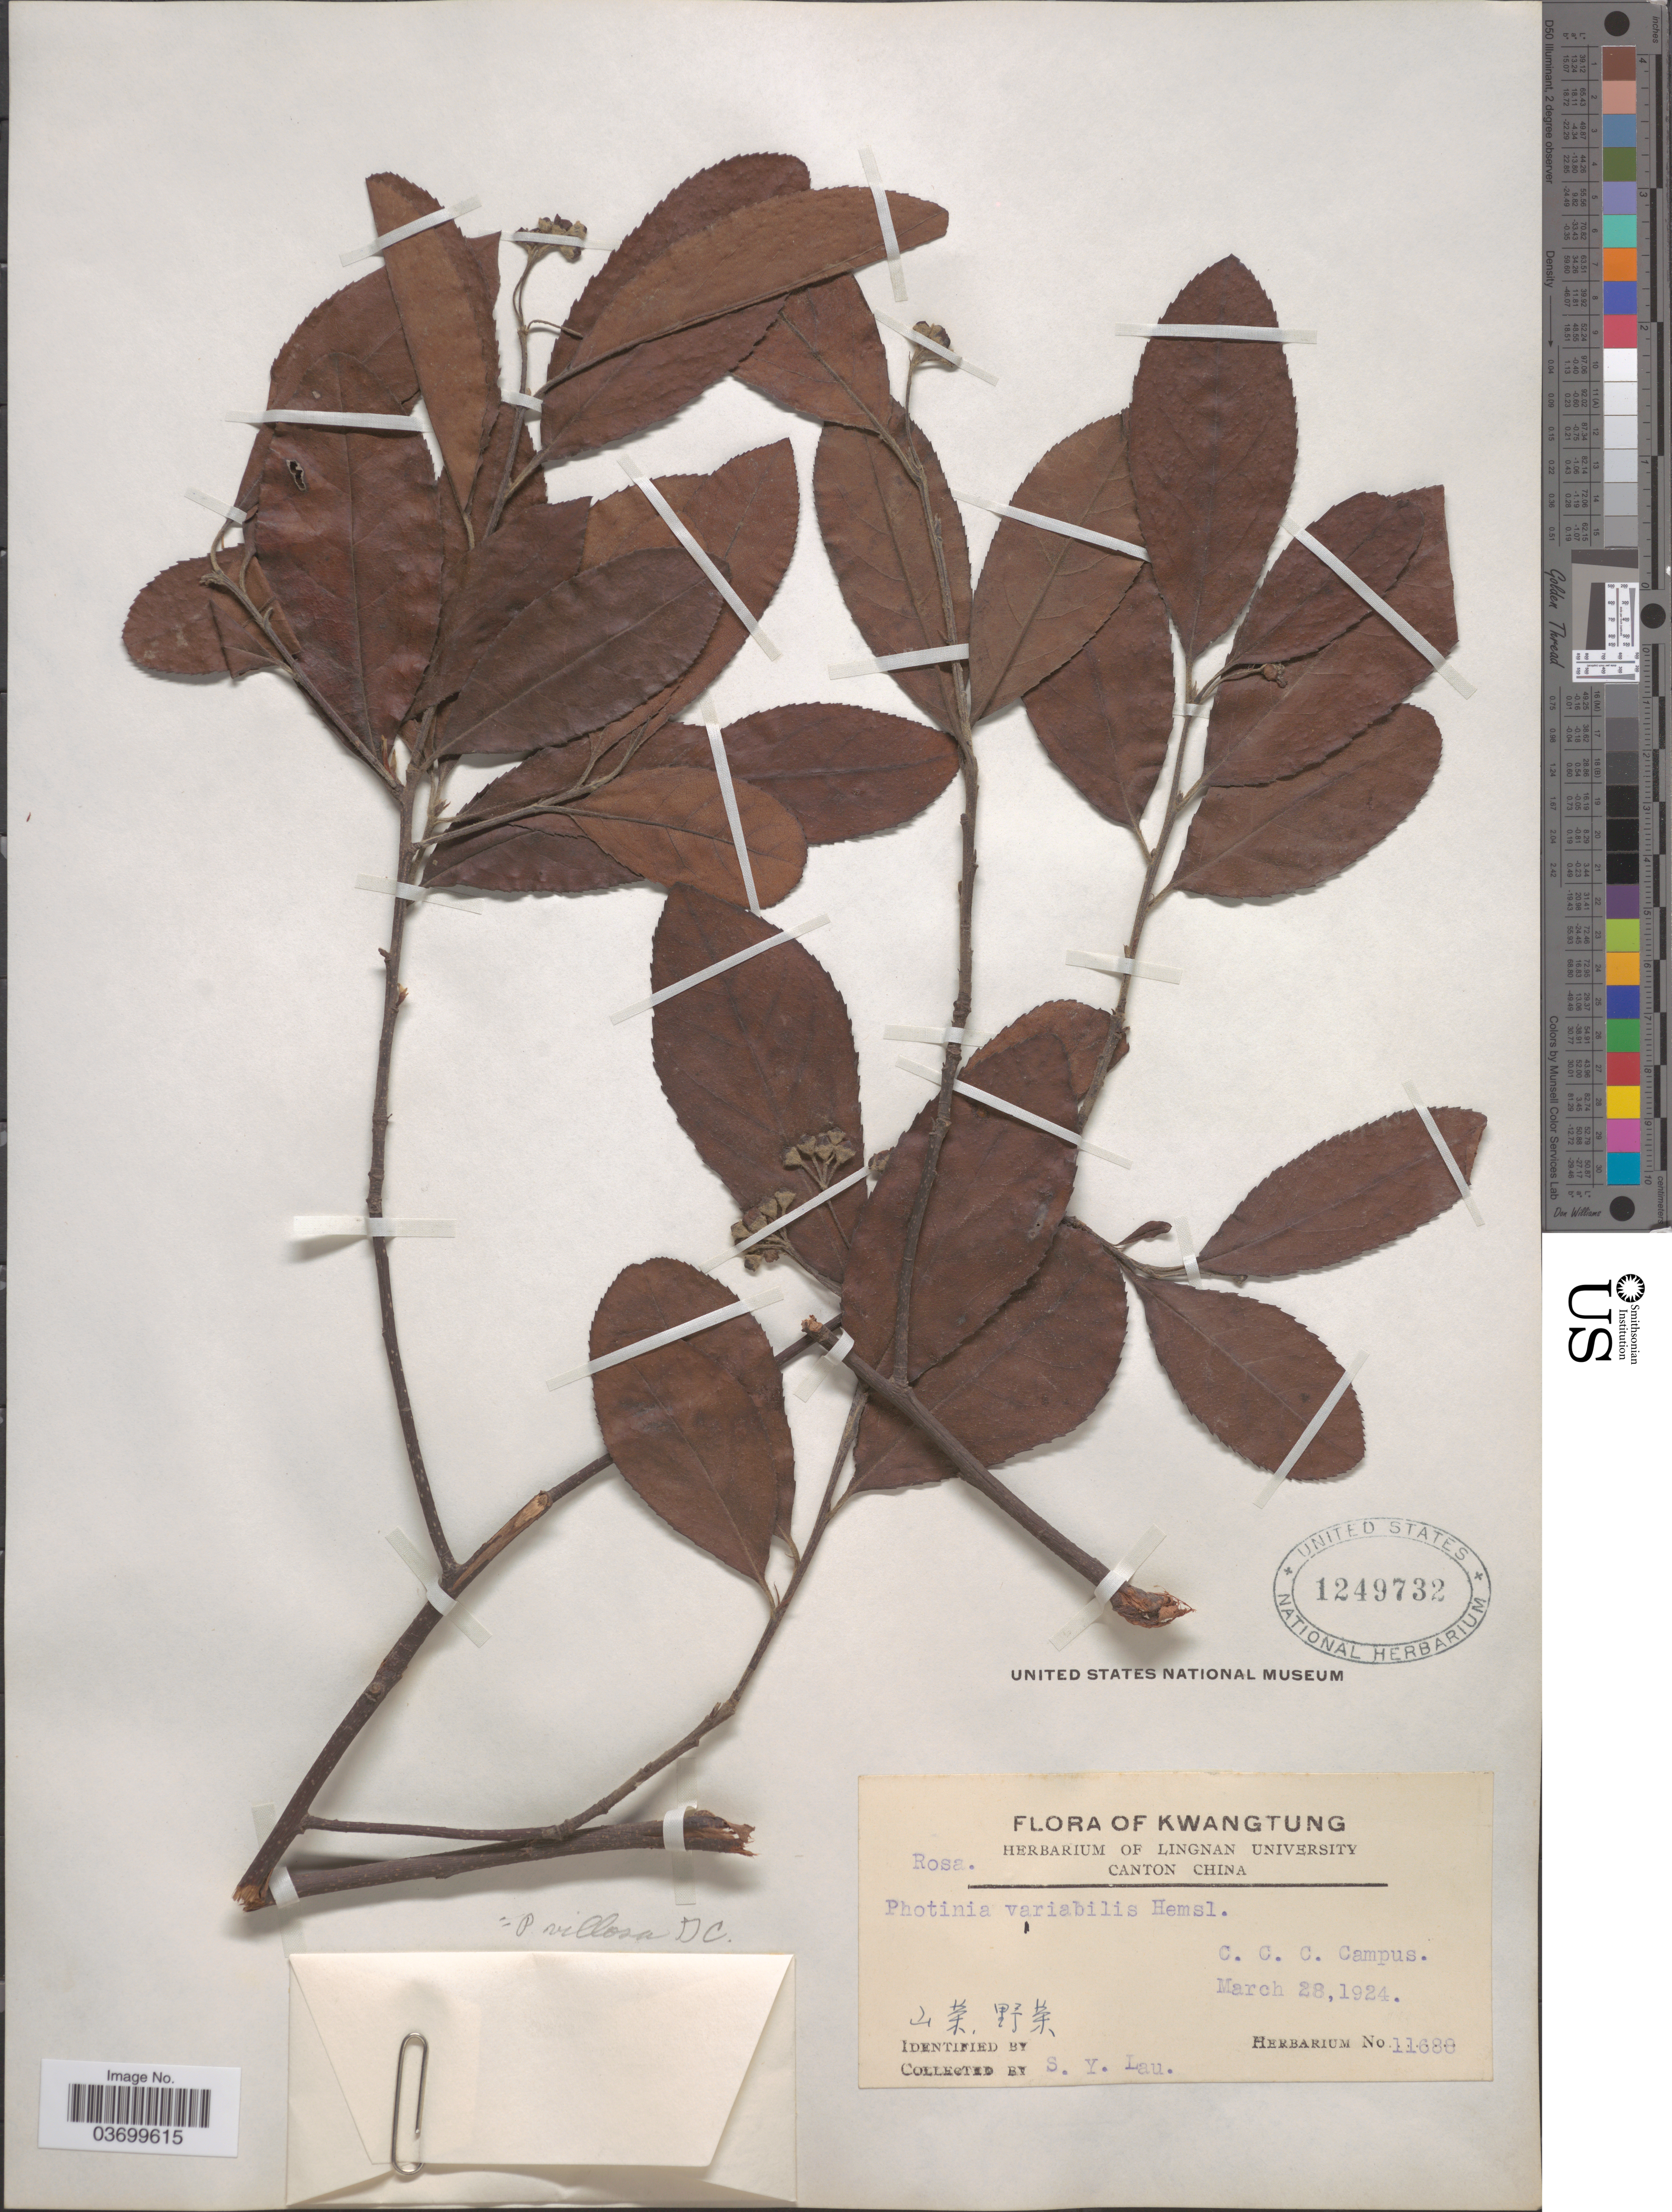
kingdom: Plantae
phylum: Tracheophyta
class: Magnoliopsida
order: Rosales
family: Rosaceae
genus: Photinia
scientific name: Photinia villosa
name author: (DC.) Thunb.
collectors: S. Y. Lau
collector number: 11688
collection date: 1924-03-28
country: China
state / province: Guangdong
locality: Kwangtung. C. C. C. Campus. X.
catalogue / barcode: US 1249732